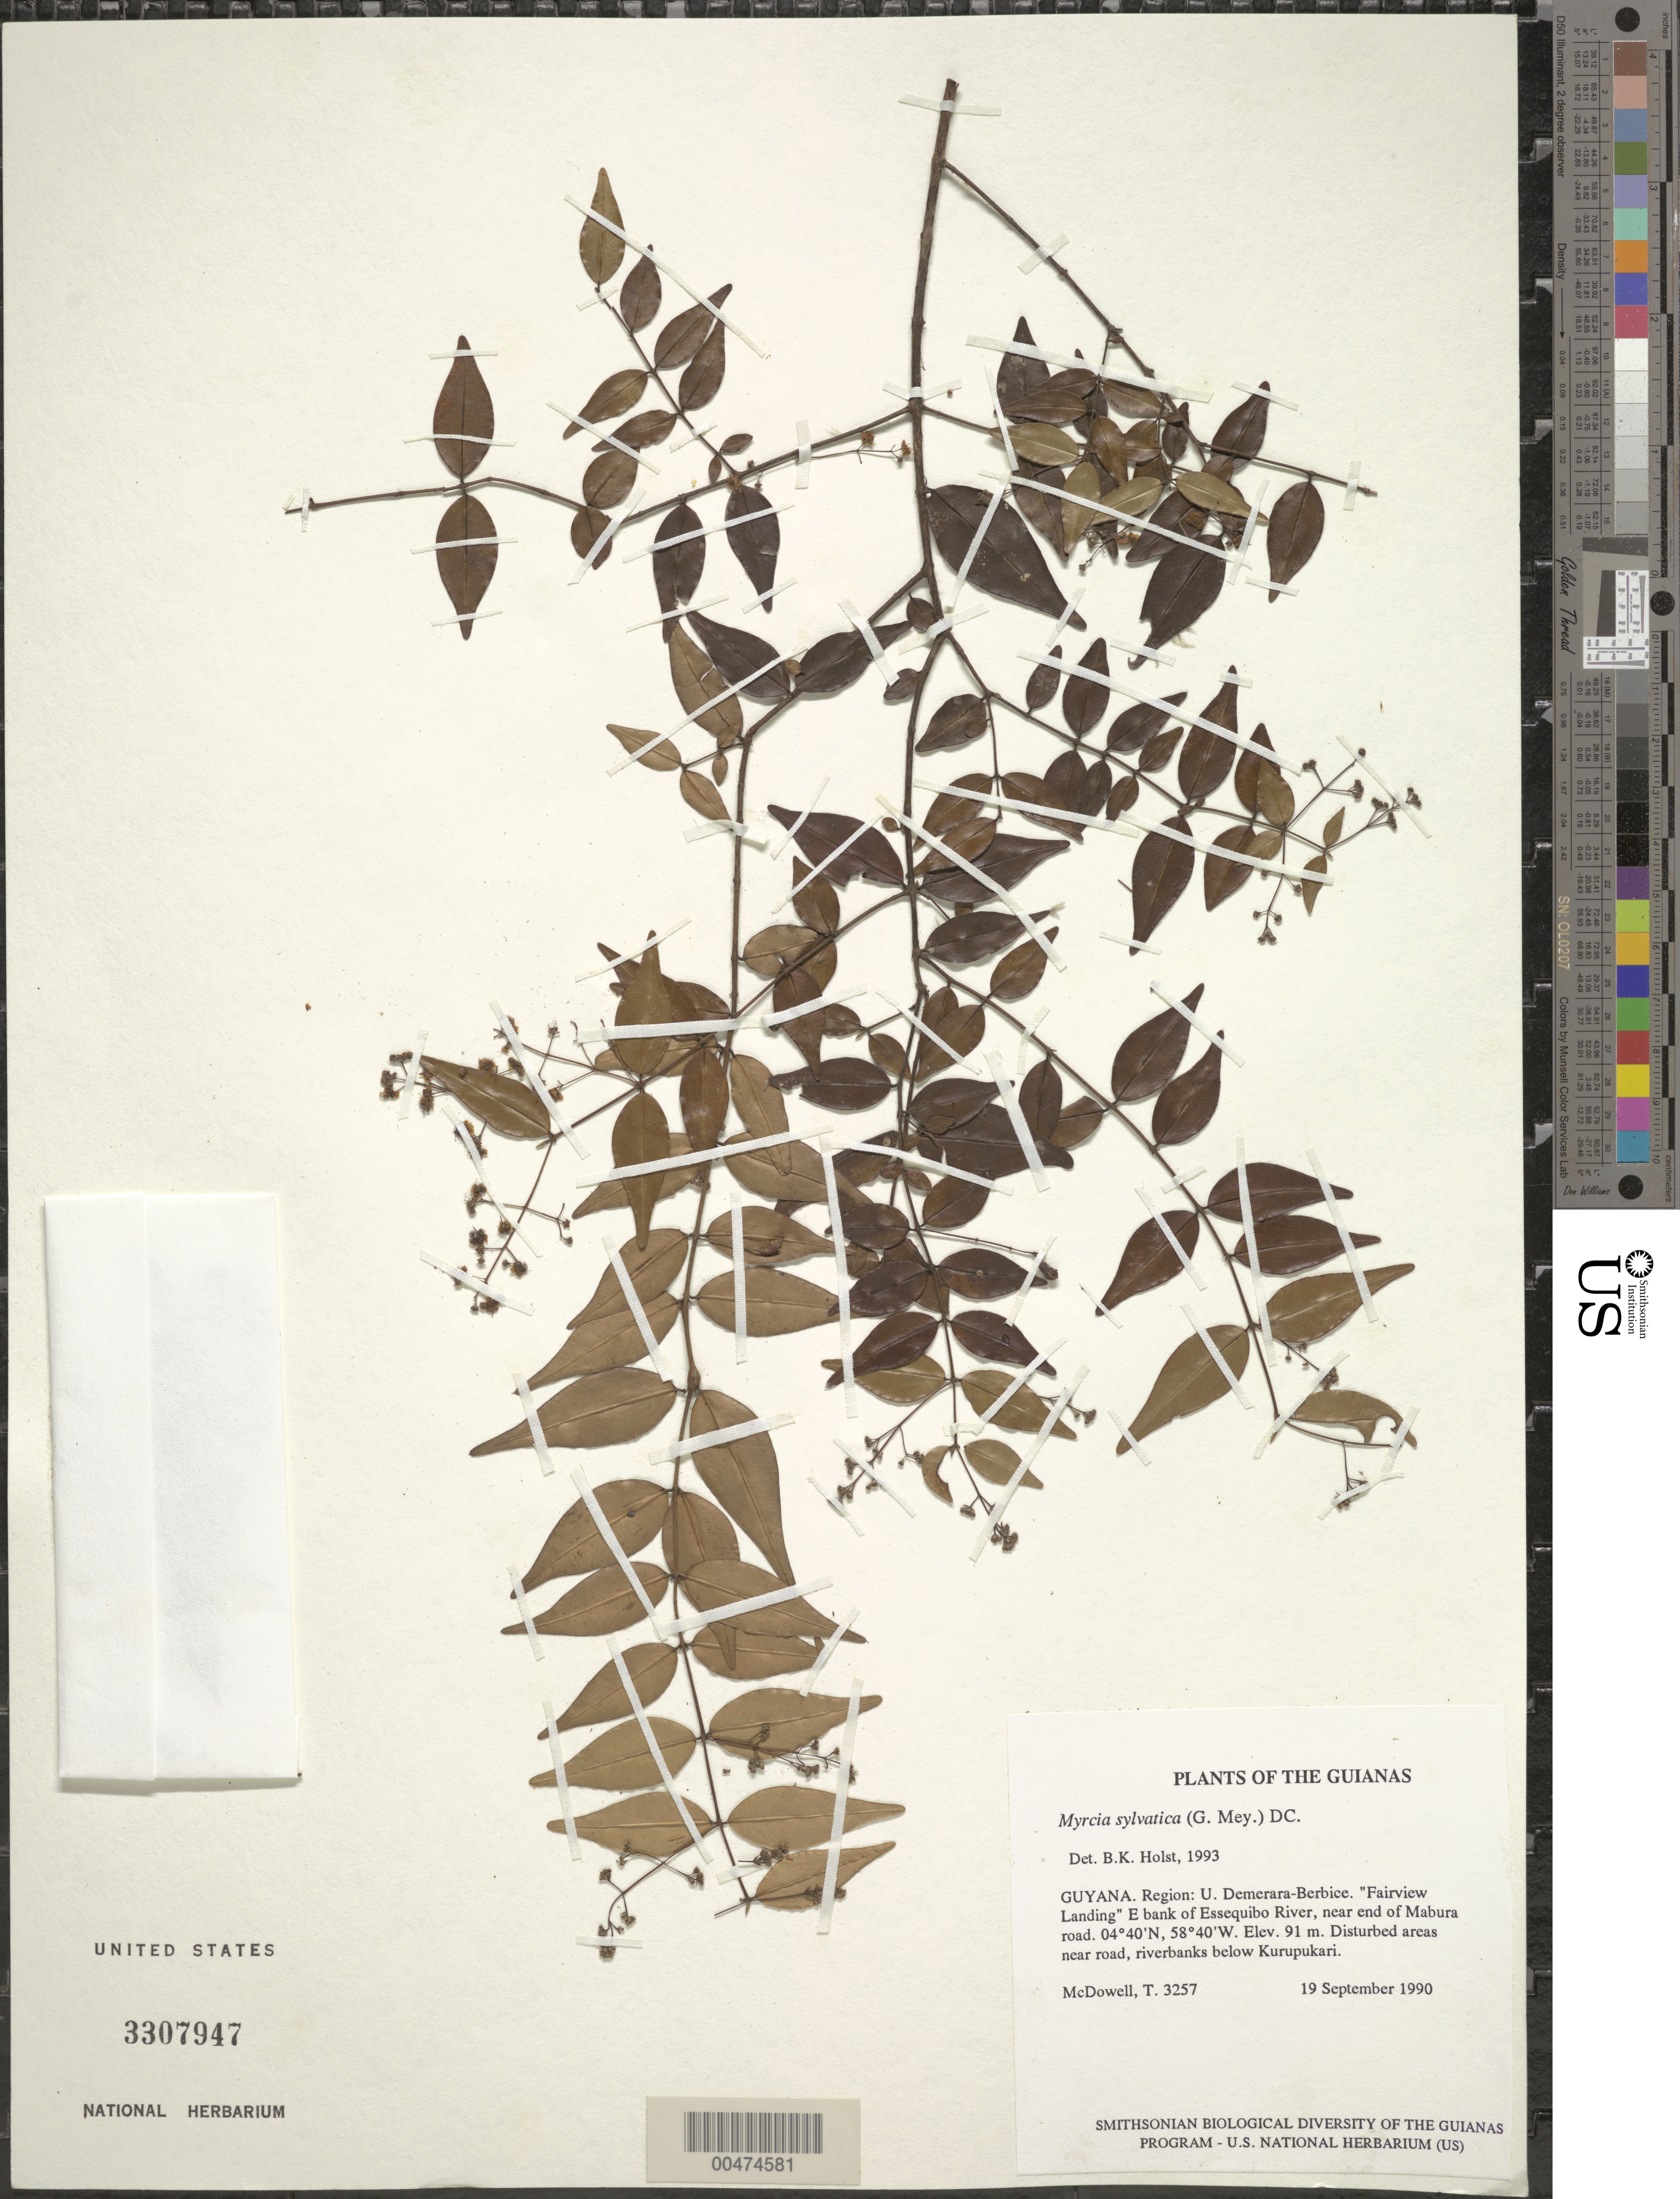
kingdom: Plantae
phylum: Tracheophyta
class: Magnoliopsida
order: Myrtales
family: Myrtaceae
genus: Myrcia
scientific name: Myrcia sylvatica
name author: (G. Mey.) DC.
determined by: Holst, Bruce K.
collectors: T. McDowell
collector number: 3257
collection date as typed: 19 September 1990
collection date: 1990-09-19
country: Guyana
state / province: U. Demerara-Berbice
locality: "Fairview Landing" E bank of Essequibo River, near end of Mabura road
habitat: Disturbed areas near road, riverbanks below Kurupukari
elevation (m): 91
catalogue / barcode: US 3307947